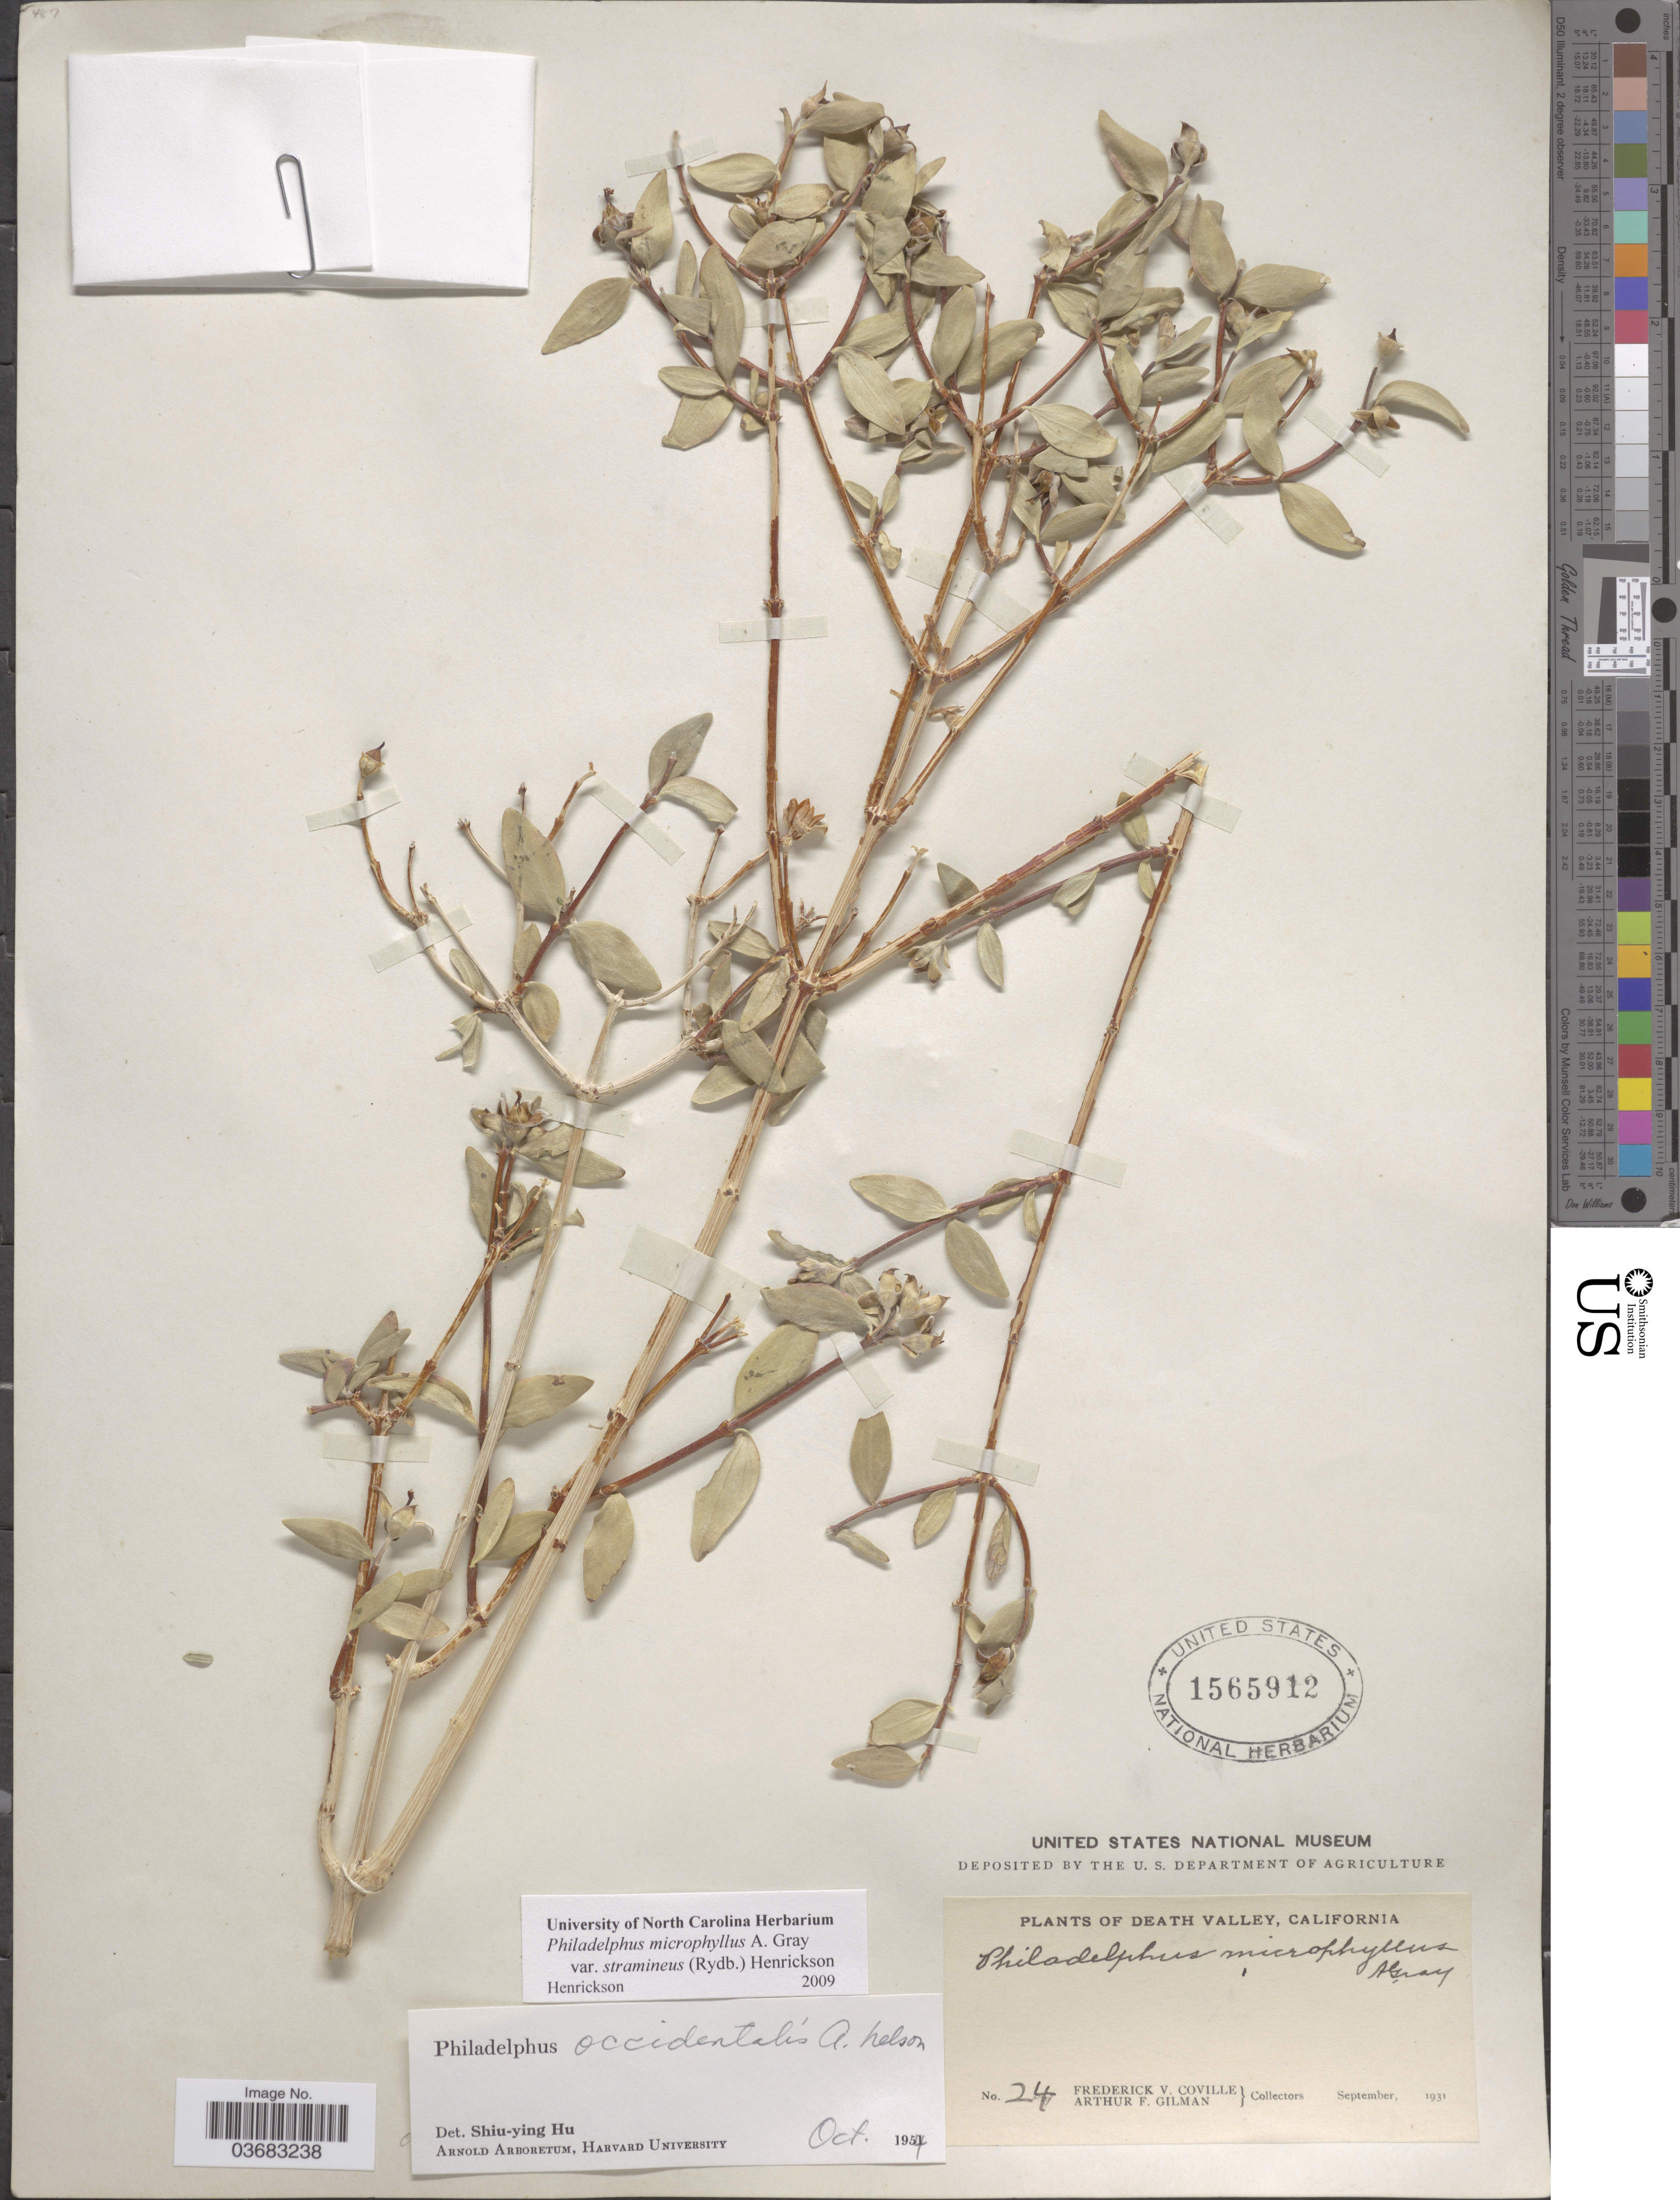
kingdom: Plantae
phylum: Tracheophyta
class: Magnoliopsida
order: Cornales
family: Hydrangeaceae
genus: Philadelphus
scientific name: Philadelphus microphyllus var. stramineus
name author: (Rydb.) Henrickson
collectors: F. V. Coville & A. Gilman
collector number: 24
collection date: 1931-09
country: United States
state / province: California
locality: Death Valley.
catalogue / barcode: US 1565912